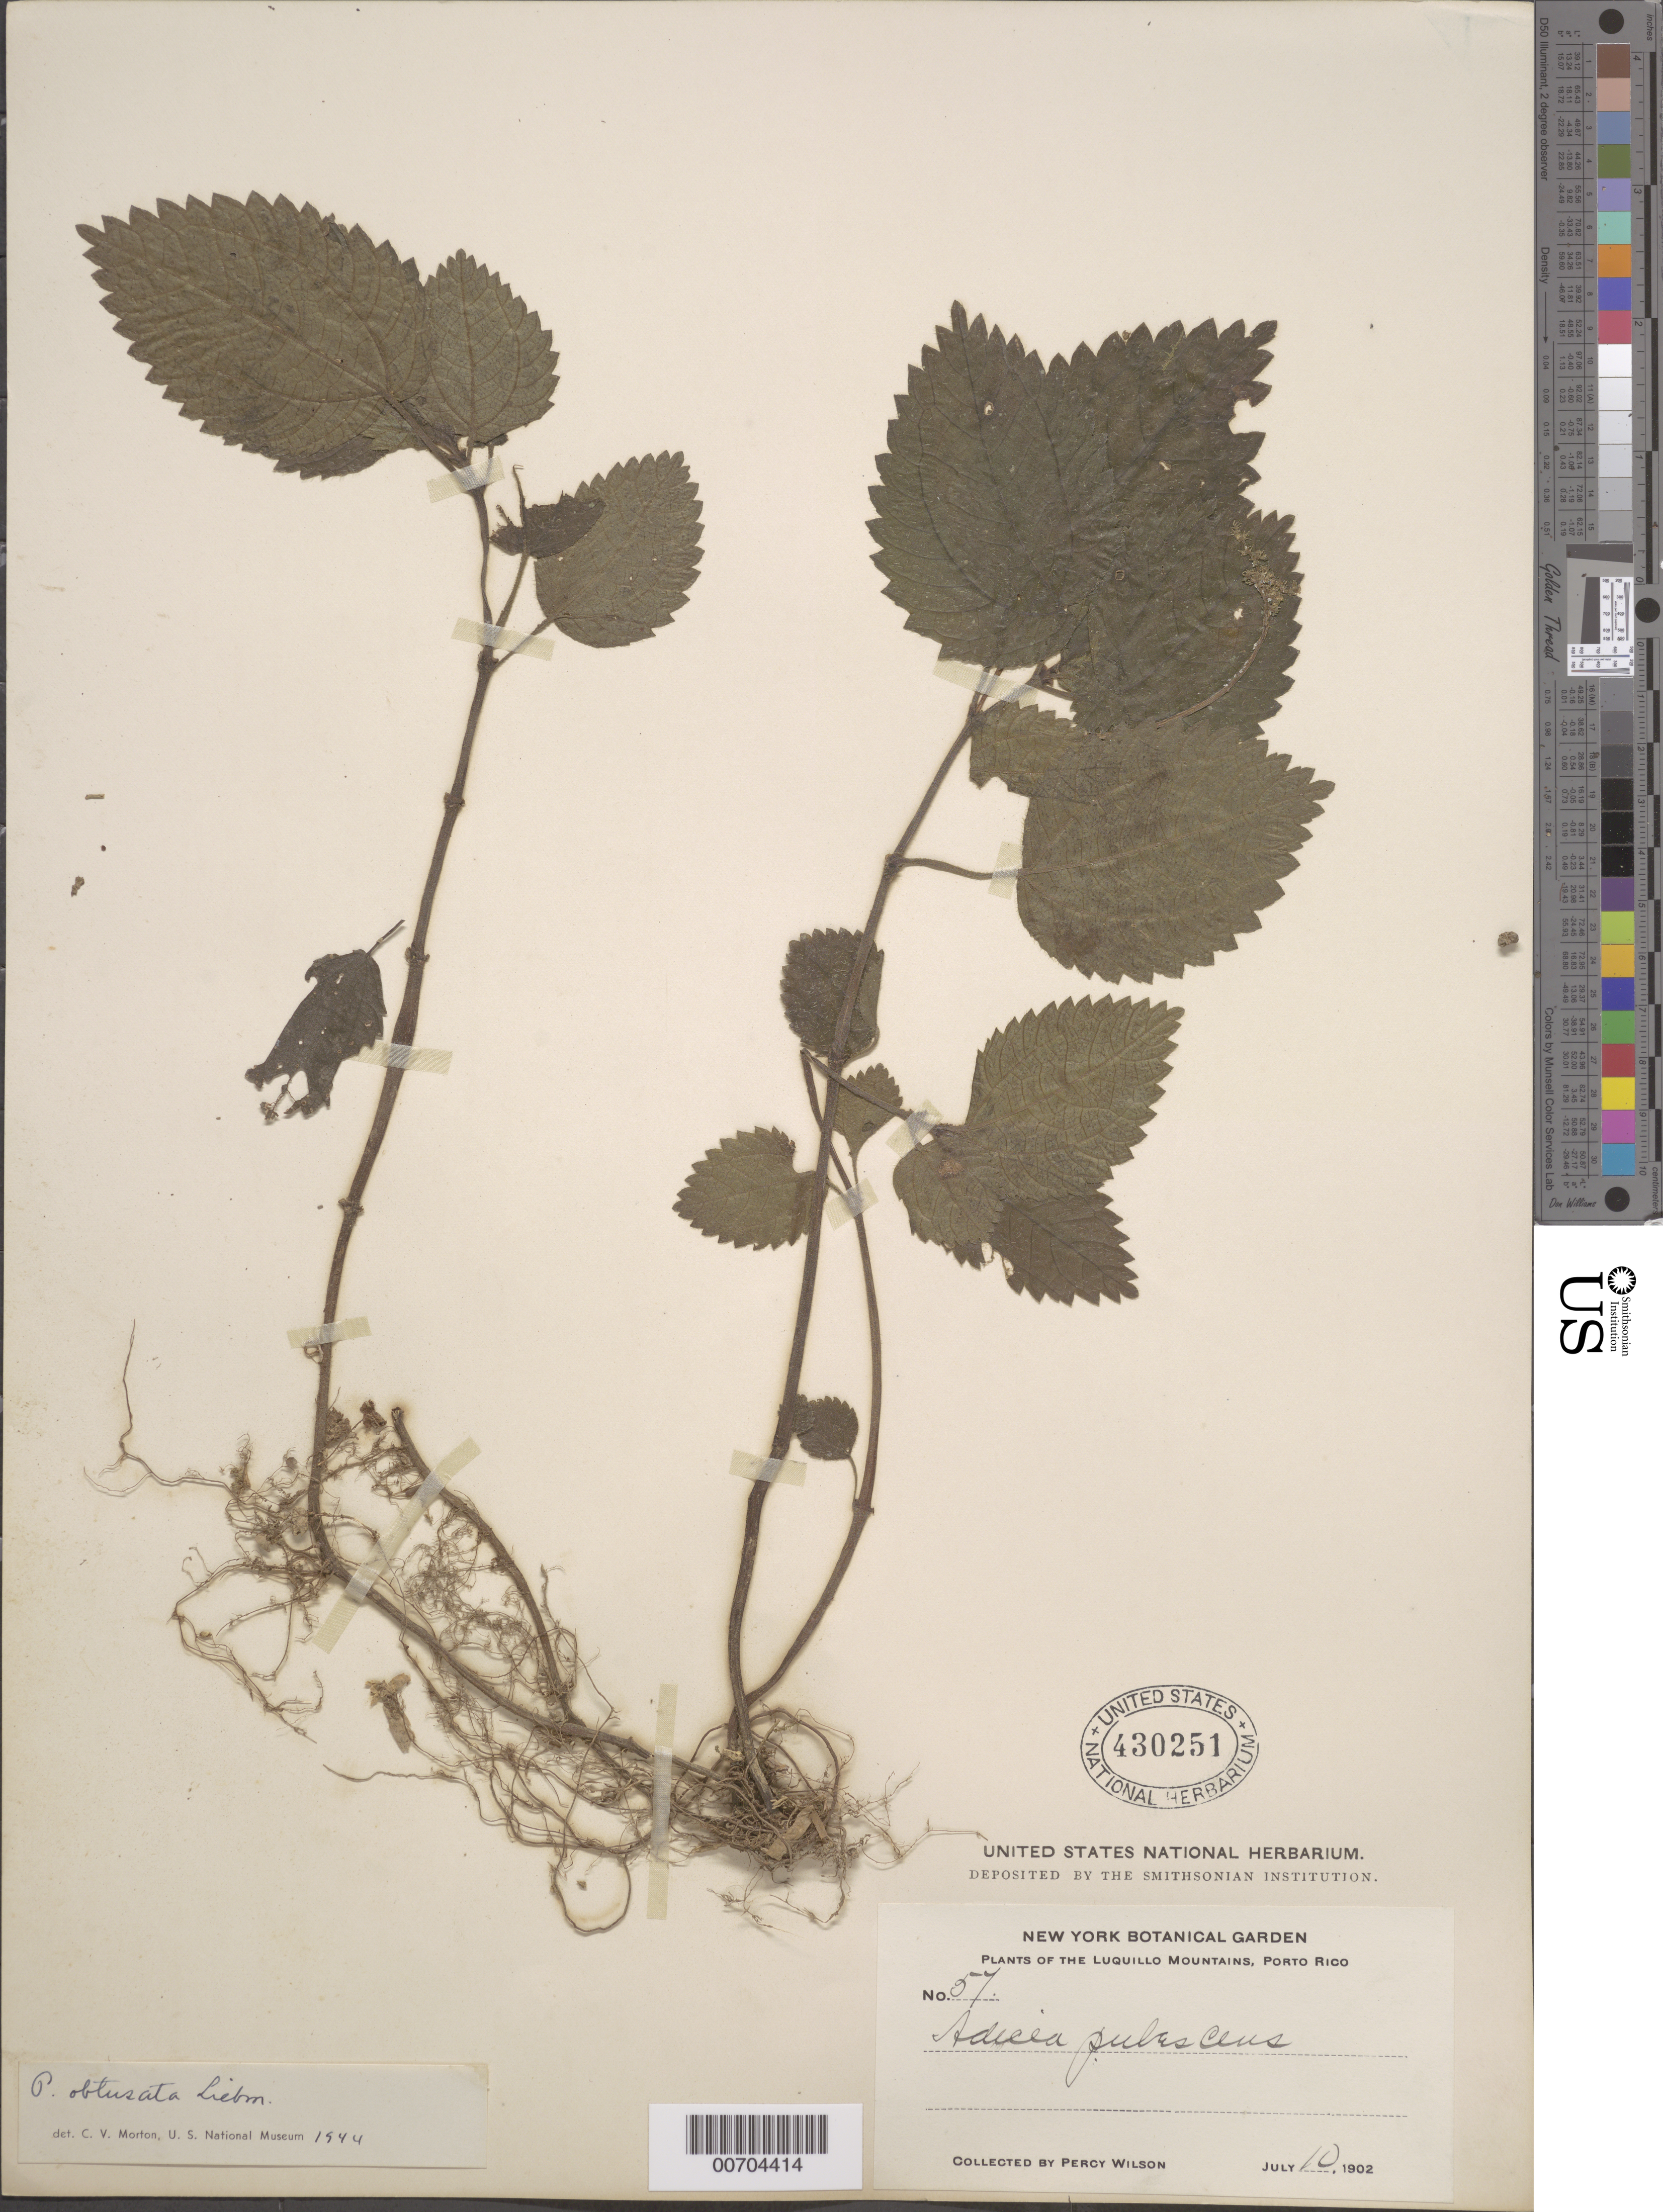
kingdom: Plantae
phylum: Tracheophyta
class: Magnoliopsida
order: Rosales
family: Urticaceae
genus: Pilea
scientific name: Pilea obtusata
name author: Liebm.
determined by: Morton, C. V.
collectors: P. Wilson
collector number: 57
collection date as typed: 10 Jul 1902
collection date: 1902-07-10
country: Puerto Rico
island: Greater Antilles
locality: Luquillo Mts.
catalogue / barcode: US 430251